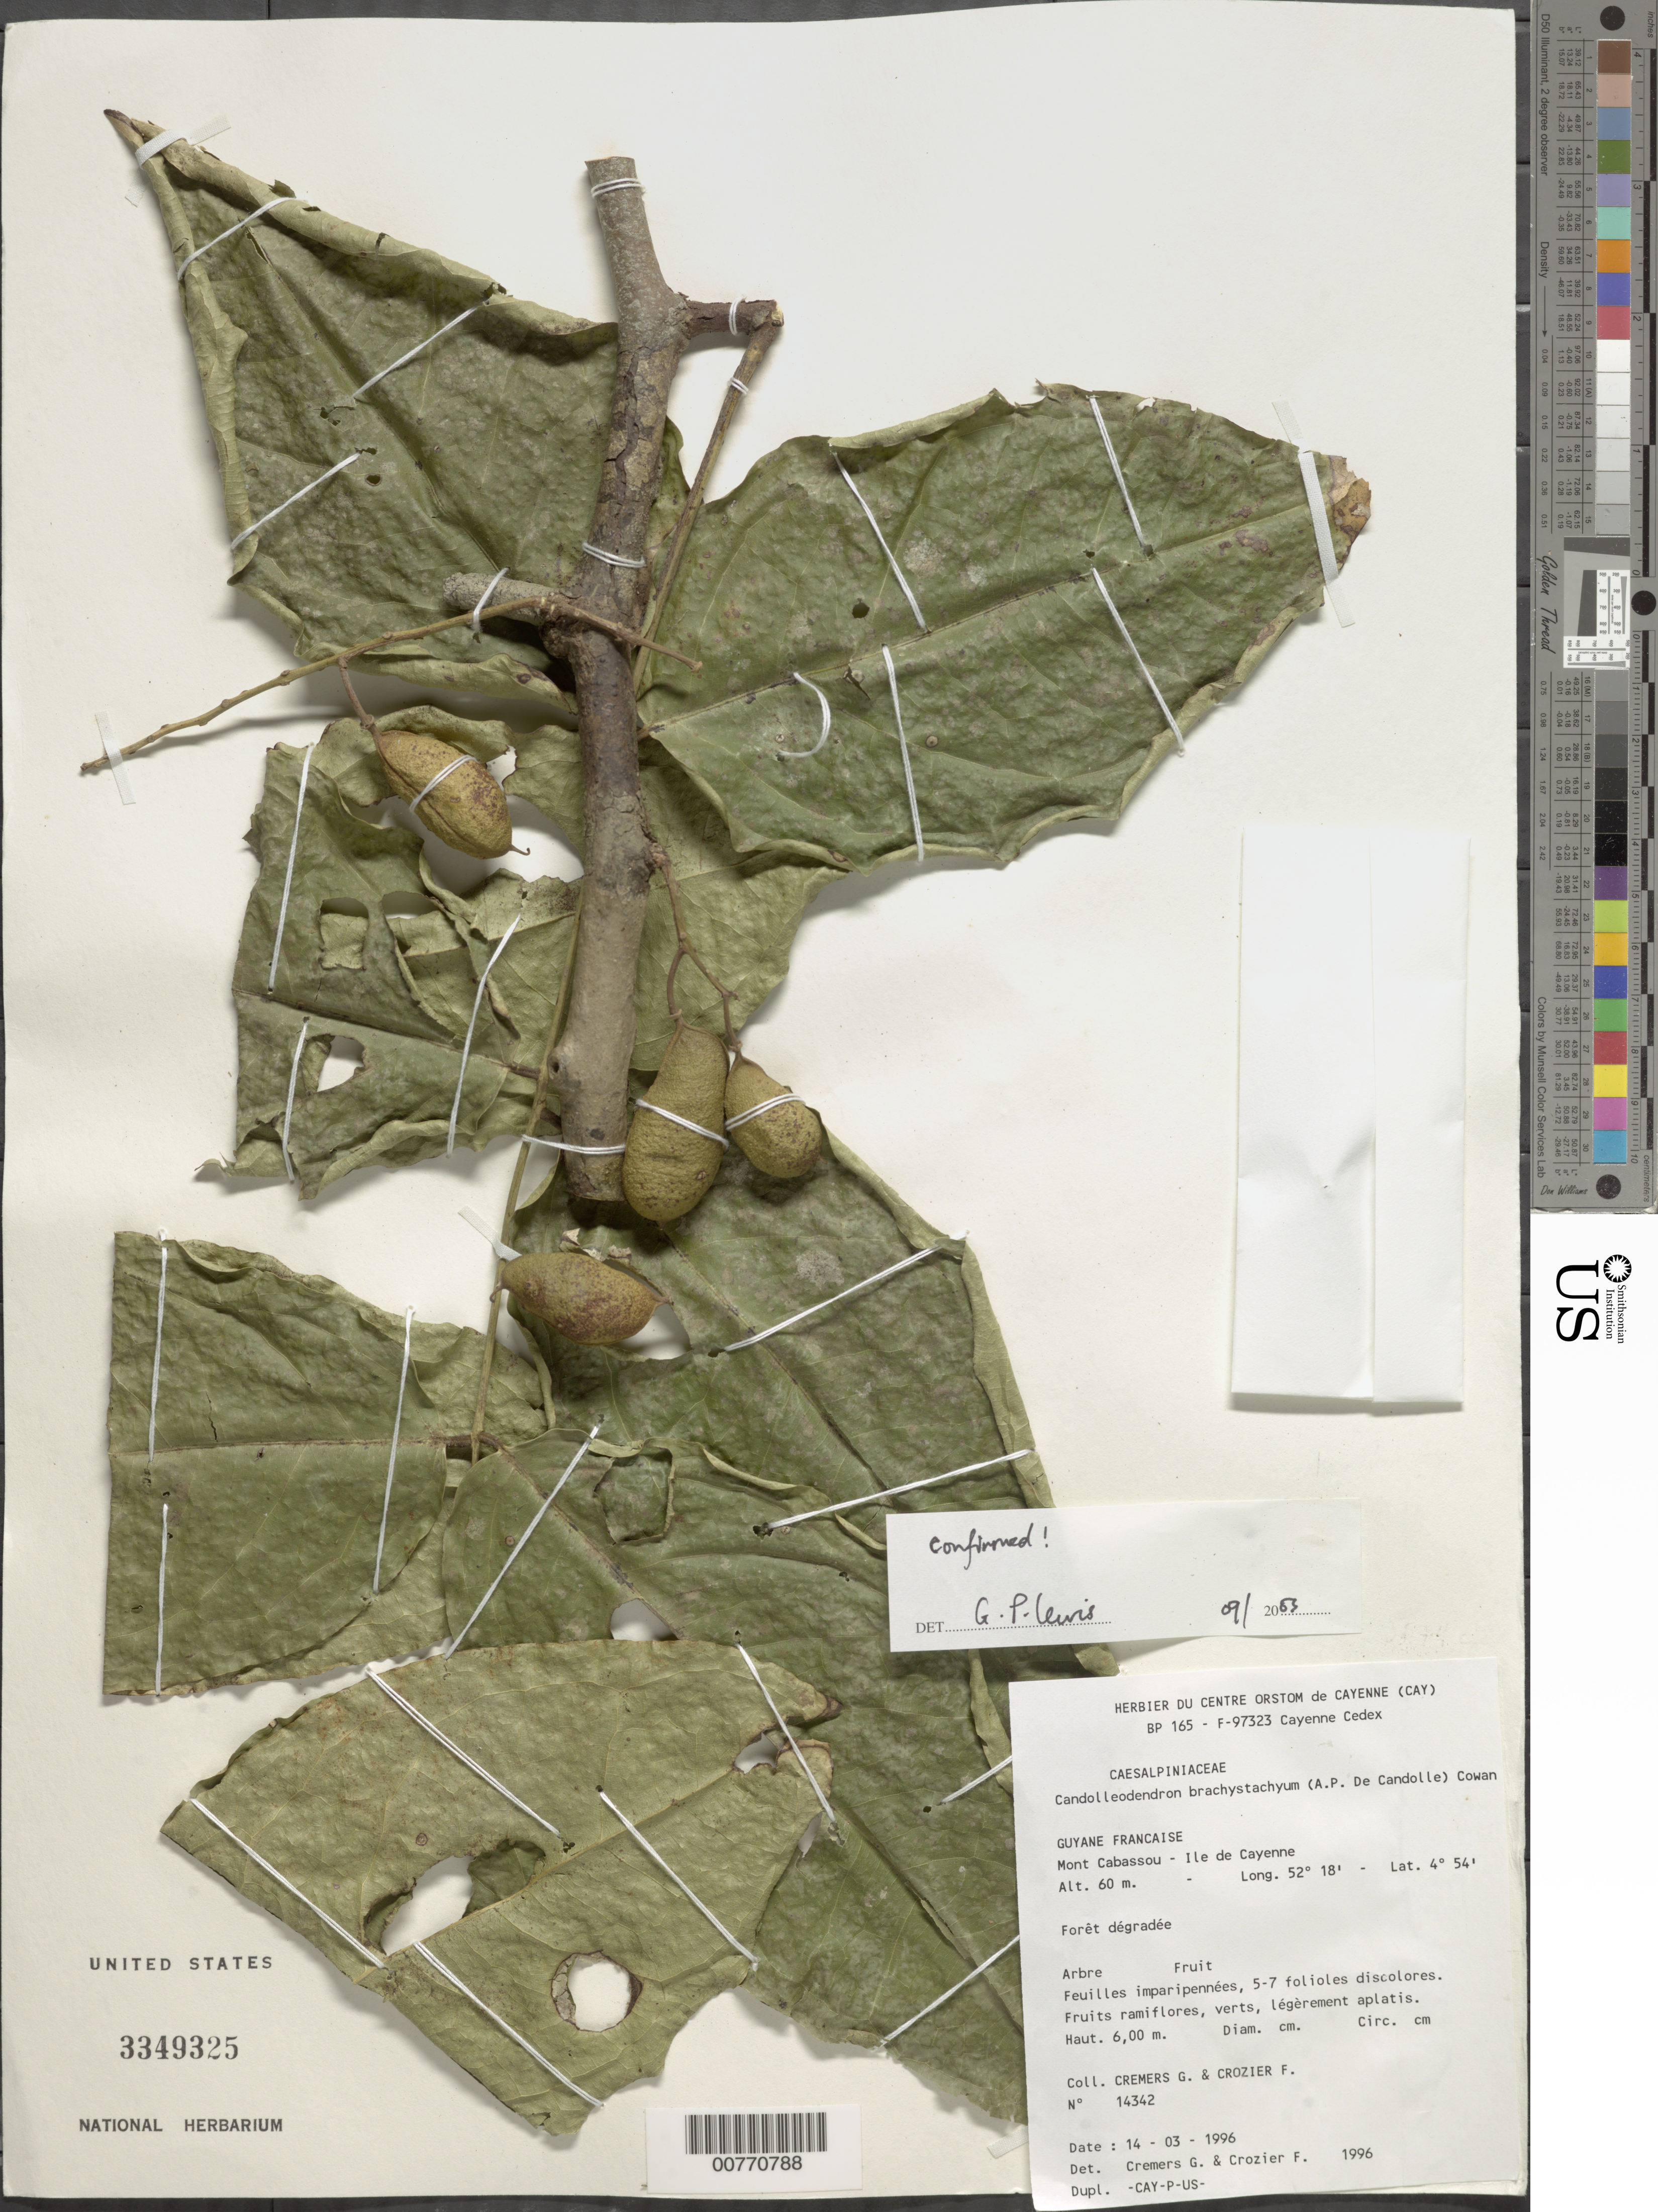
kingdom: Plantae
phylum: Tracheophyta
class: Magnoliopsida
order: Fabales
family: Fabaceae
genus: Candolleodendron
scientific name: Candolleodendron brachystachyum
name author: (DC.) R.S. Cowan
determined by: Lewis, Gwilym P.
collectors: G. Cremers & F. Crozier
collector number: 14342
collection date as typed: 14-Mar-96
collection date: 1996-03-14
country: French Guiana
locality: Mont Cabassou, Ile de Cayenne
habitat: Disturbed forest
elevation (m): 60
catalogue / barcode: US 3349325